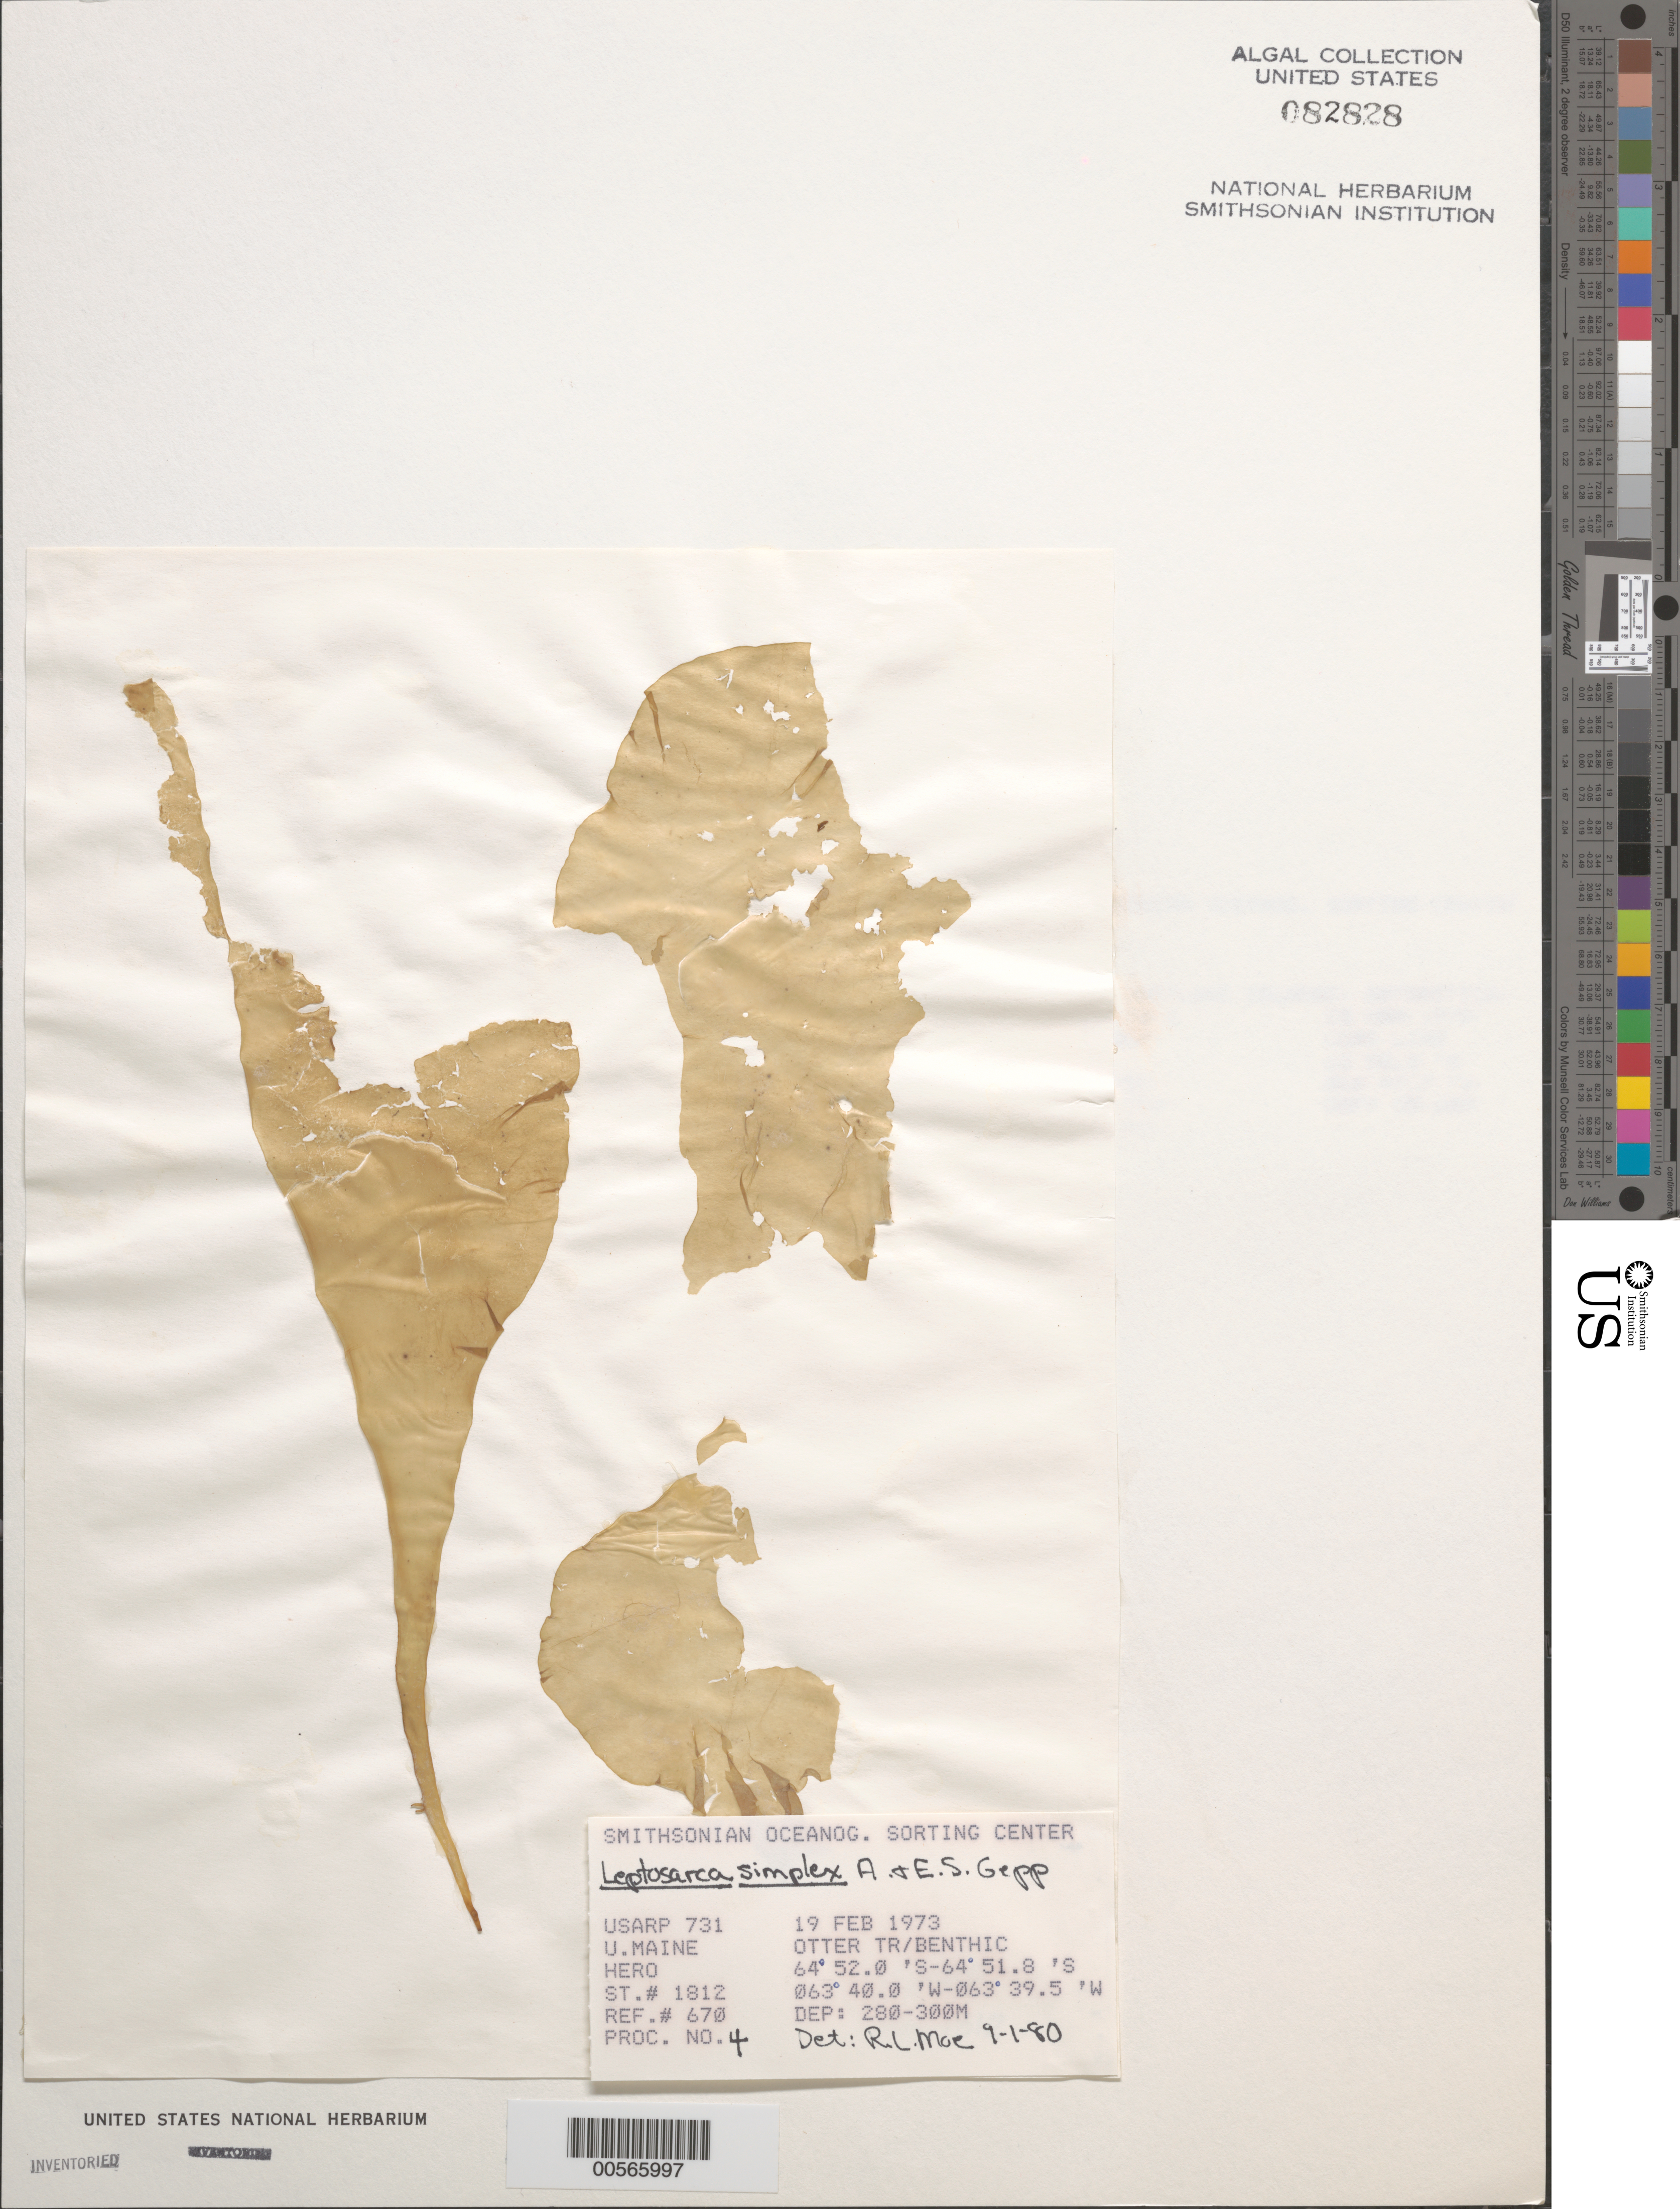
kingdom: Plantae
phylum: Rhodophyta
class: Florideophyceae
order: Palmariales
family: Palmariaceae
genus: Palmaria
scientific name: Palmaria decipiens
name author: (Reinsch) Ricker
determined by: Algae name updating Project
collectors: University of Maine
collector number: Station 1812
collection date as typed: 19 Feb 1973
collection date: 1973-02-19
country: Antarctica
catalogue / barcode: US 82828